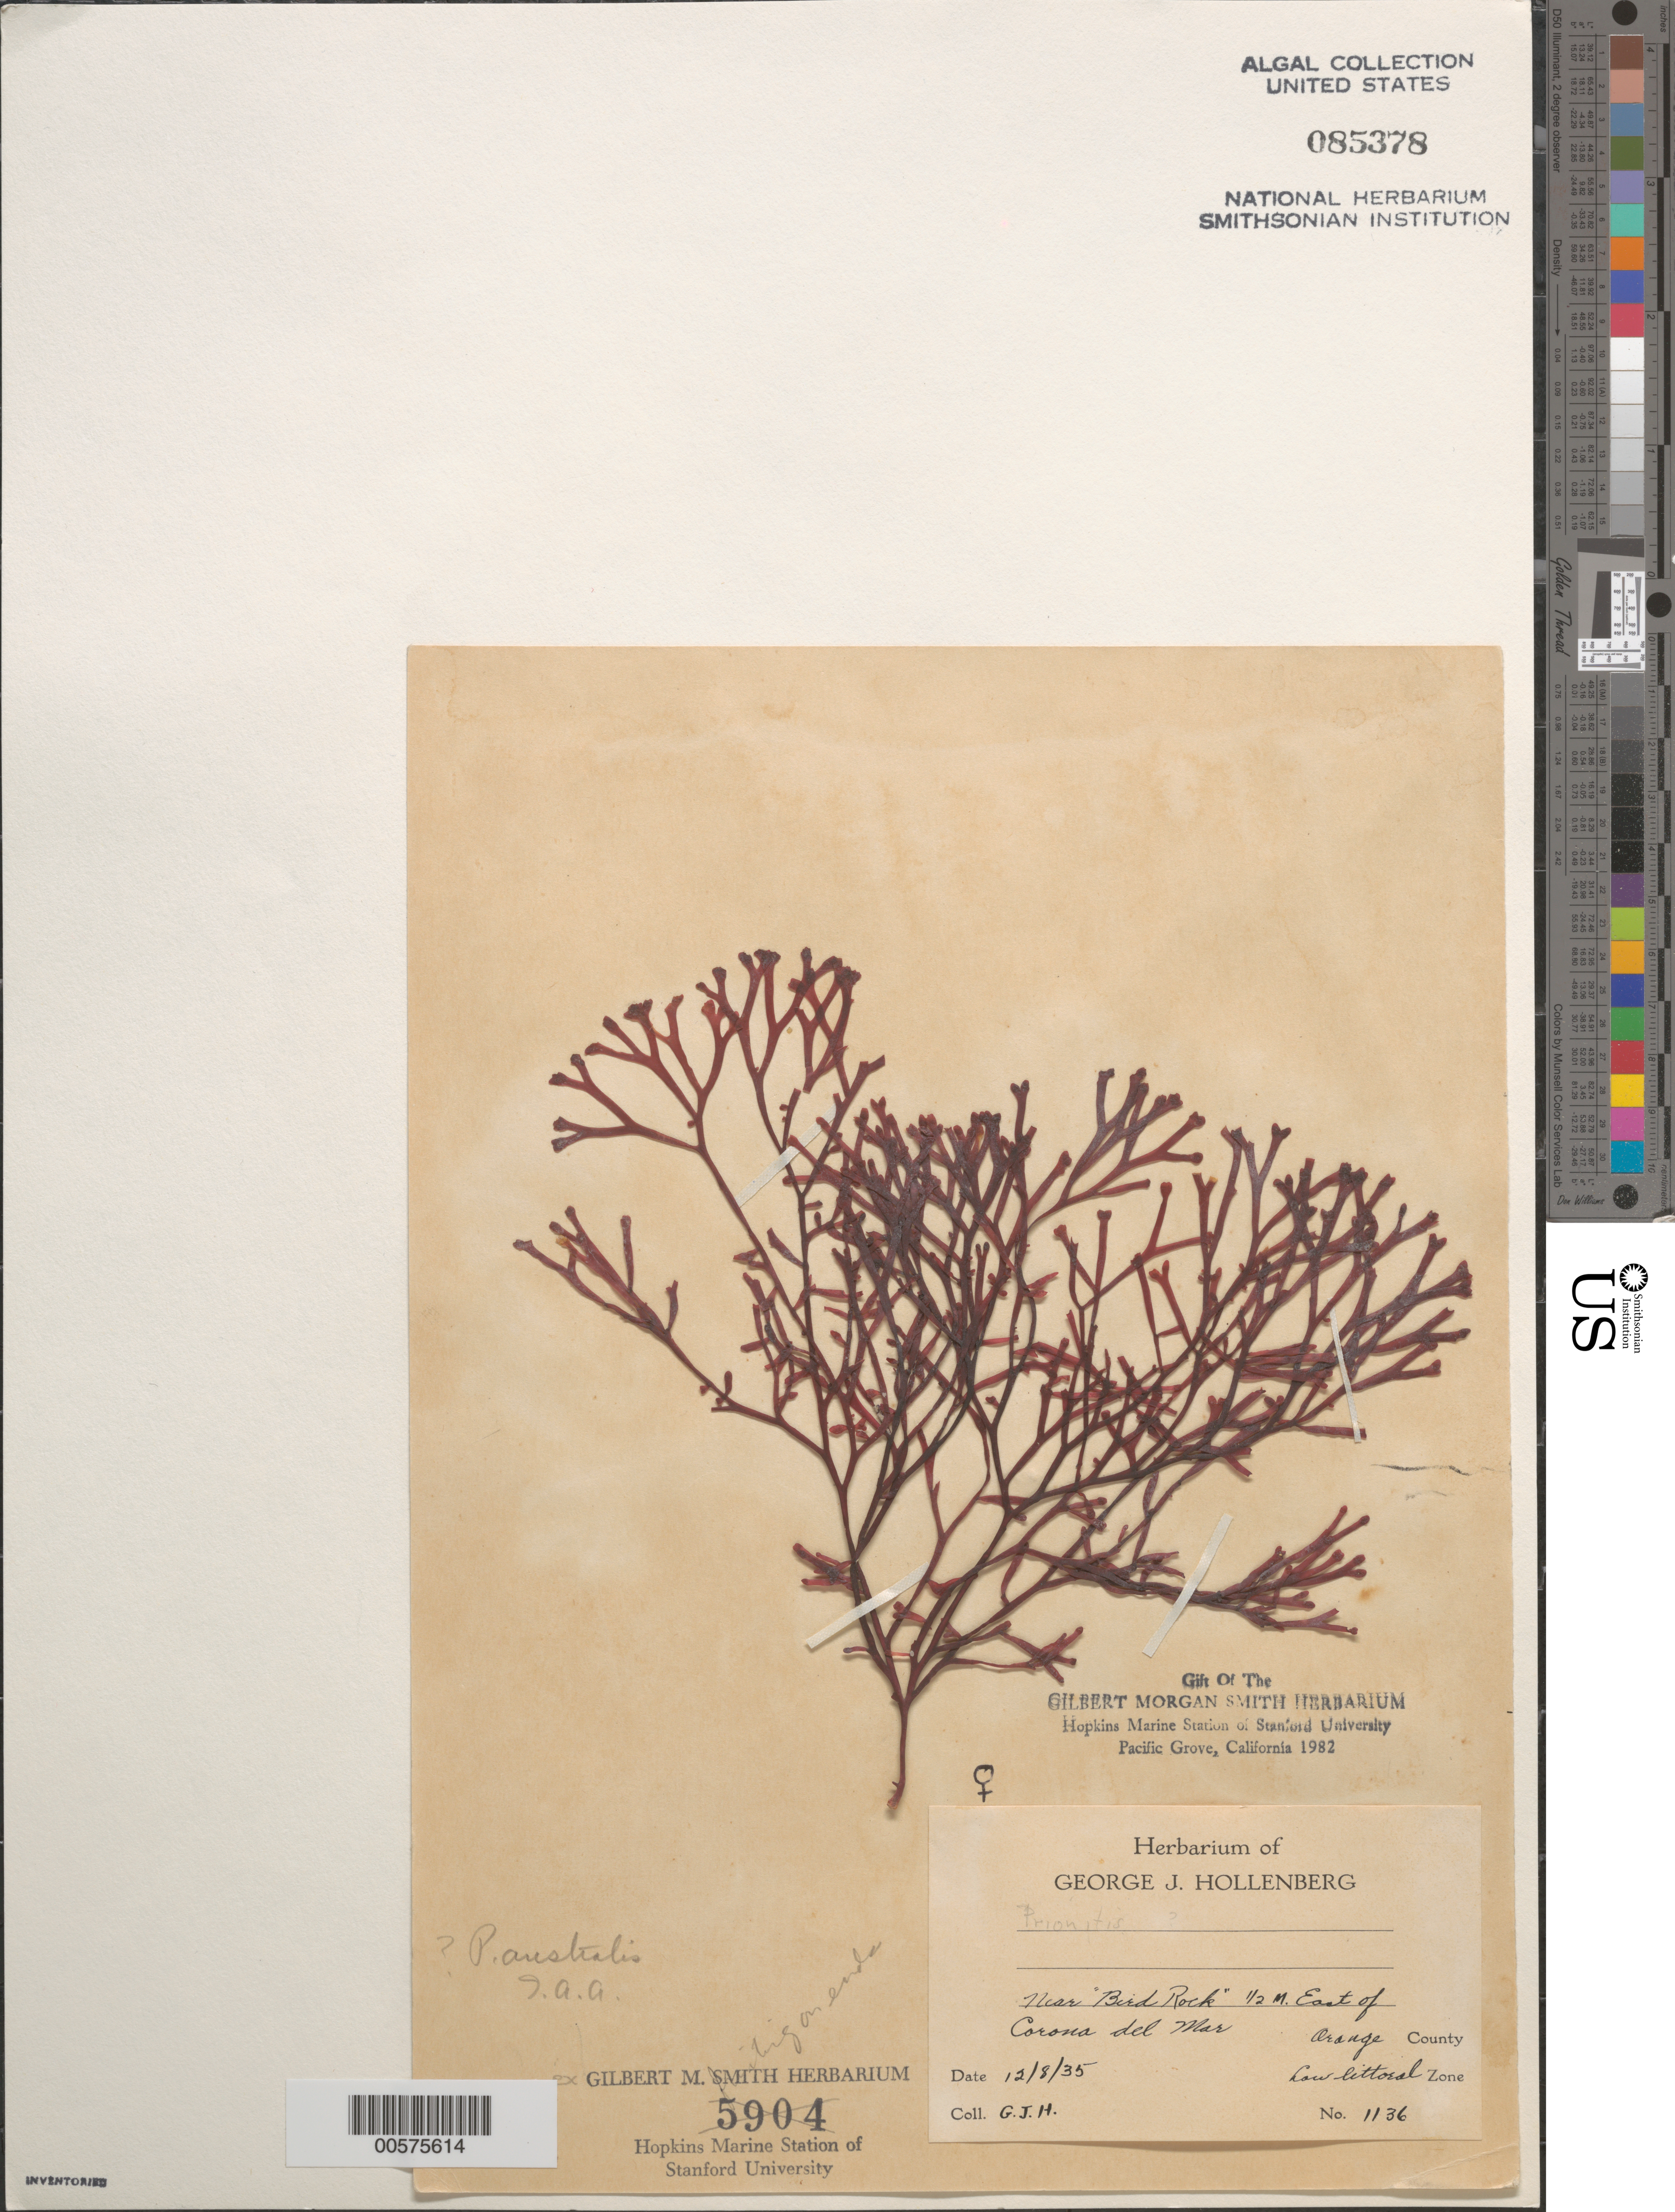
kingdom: Plantae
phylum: Rhodophyta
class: Florideophyceae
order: Cryptonemiales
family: Cryptonemiaceae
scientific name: Prionitis australis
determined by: Abbott, Isabella A.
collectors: G. Hollenberg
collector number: GJH 1136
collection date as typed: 12 Aug 1935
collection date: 1935-08-12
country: United States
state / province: California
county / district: Orange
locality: Near Bird Rock, 0.5 mile east of Corona del Mar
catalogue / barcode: US 85378